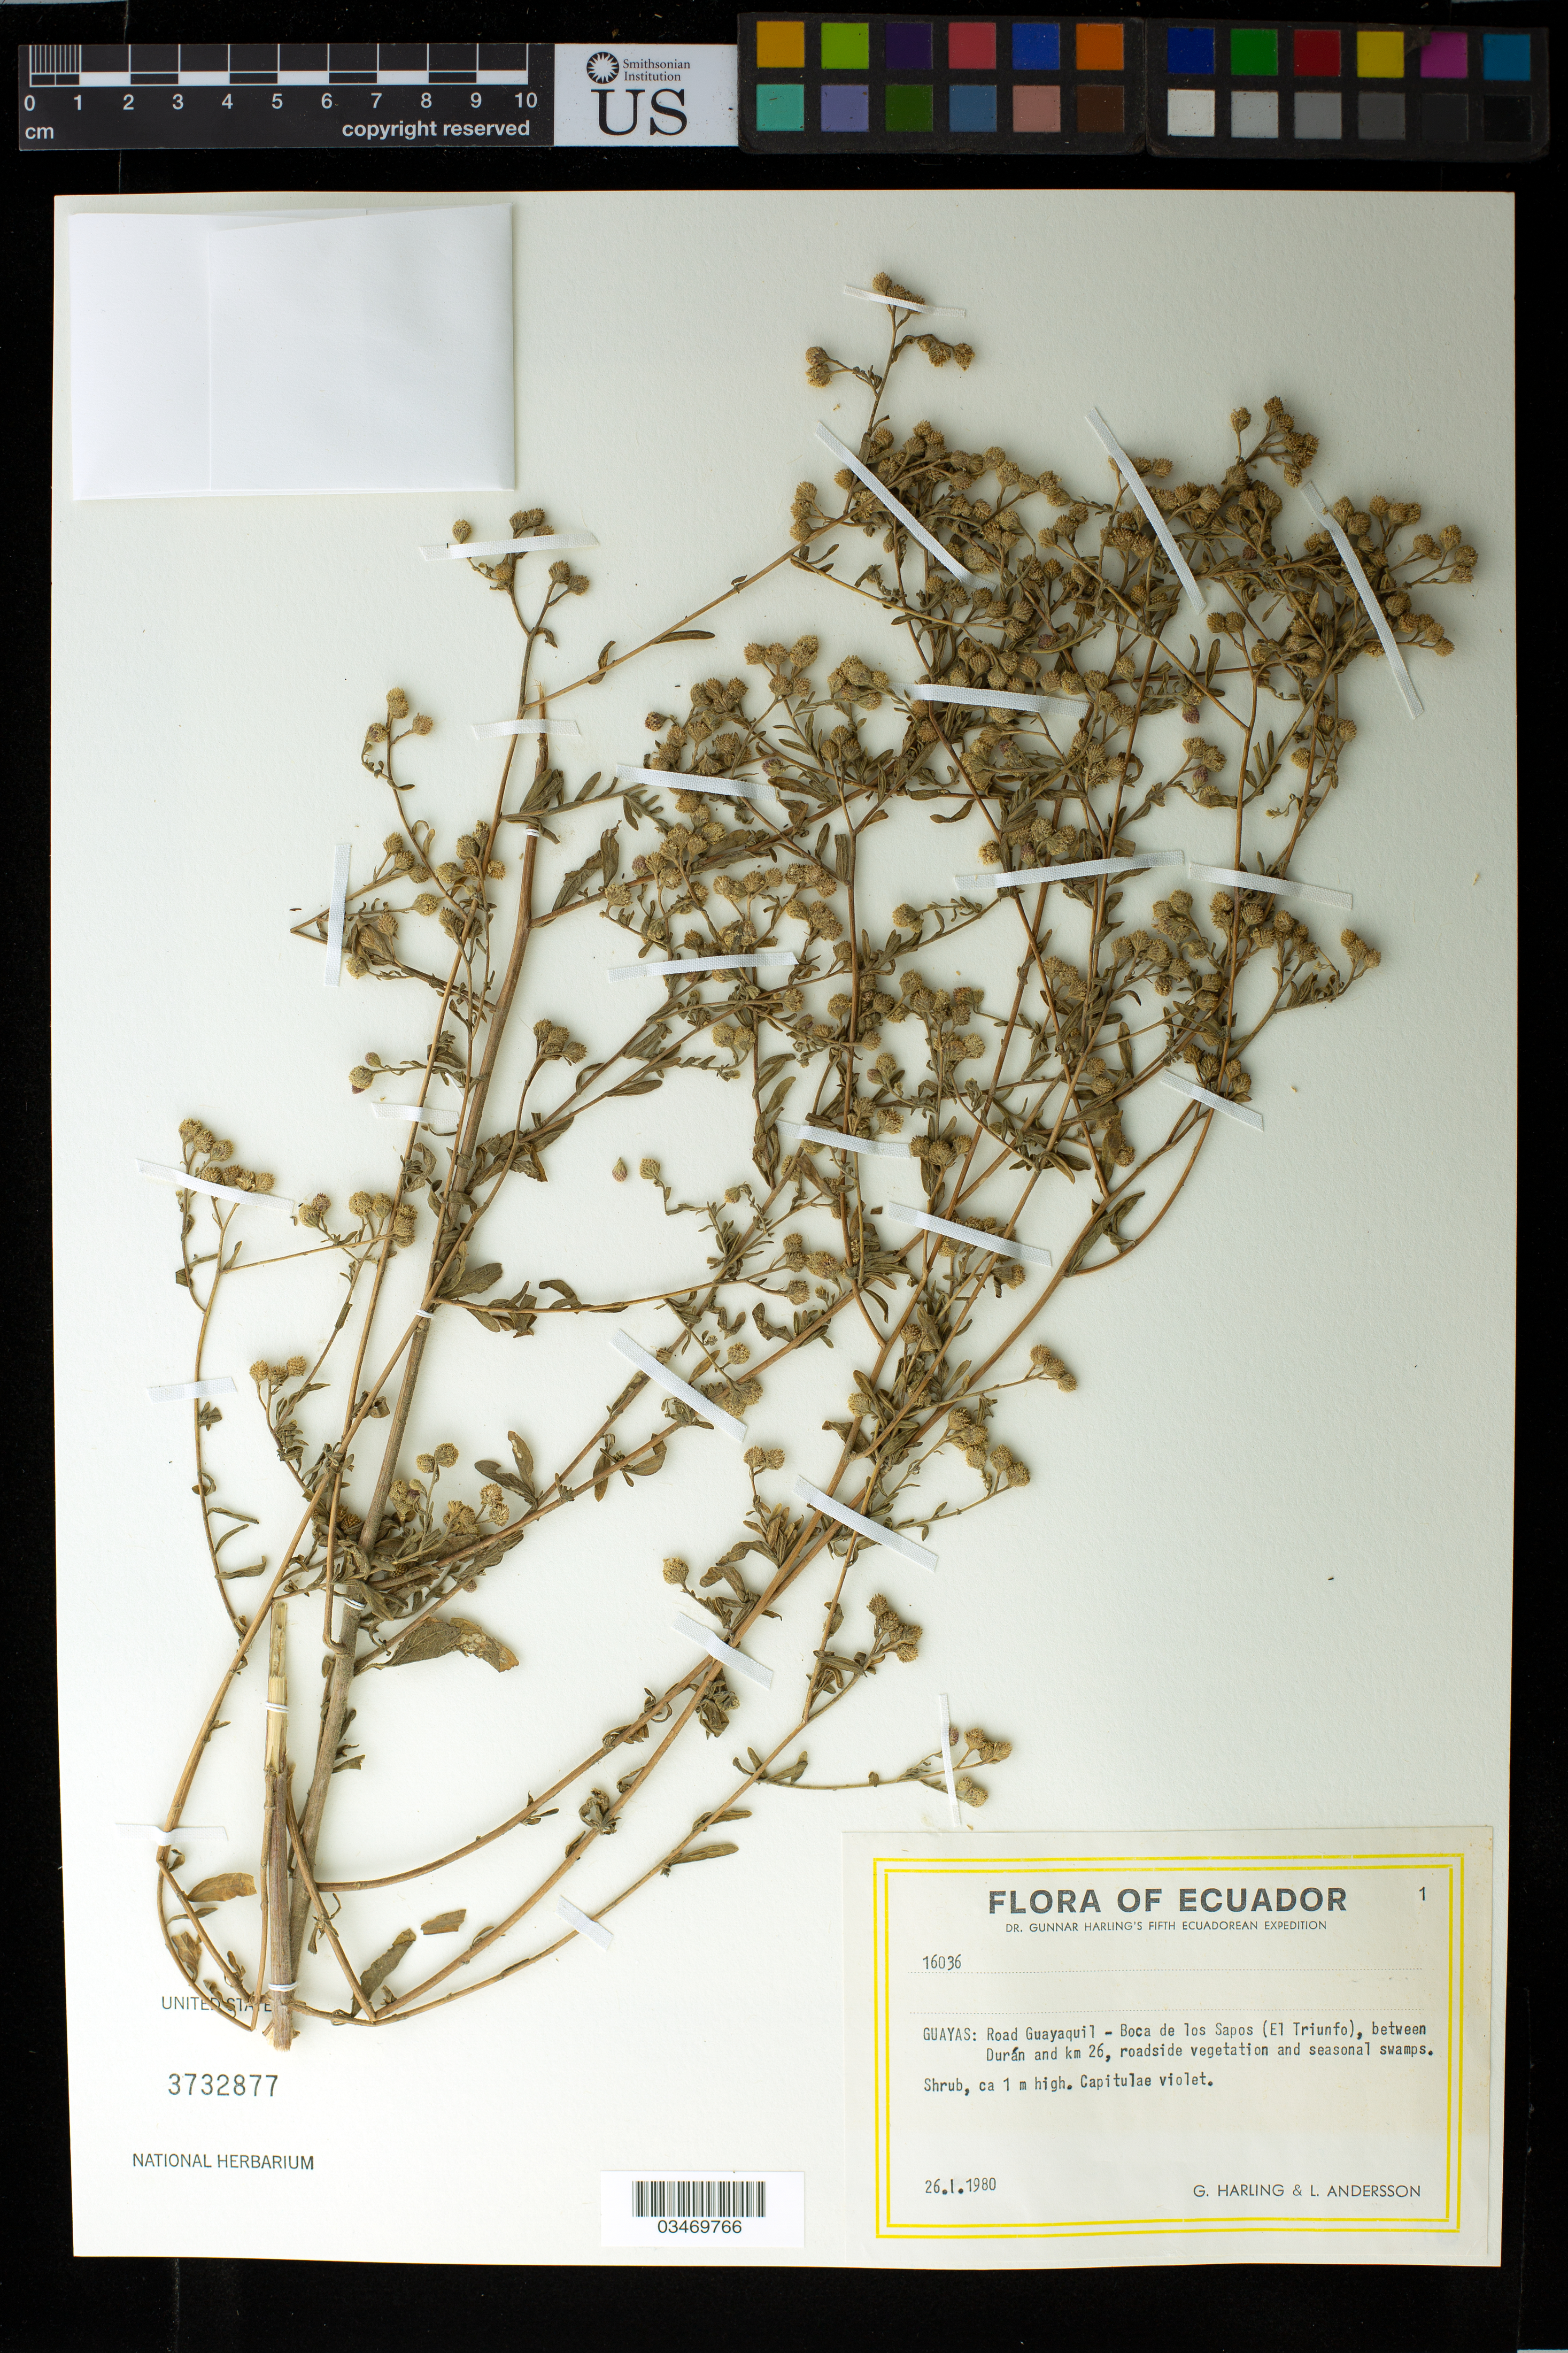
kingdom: Plantae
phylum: Tracheophyta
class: Magnoliopsida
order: Asterales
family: Asteraceae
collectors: G. Harling & L. Andersson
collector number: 16036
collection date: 1980-01-26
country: Ecuador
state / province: Guayas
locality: Road Guayaquil-Boca de los Sapos (El Triunfo), between Durán and km 26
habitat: Roadside vegetation and seasonal swamps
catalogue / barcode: US 3732877